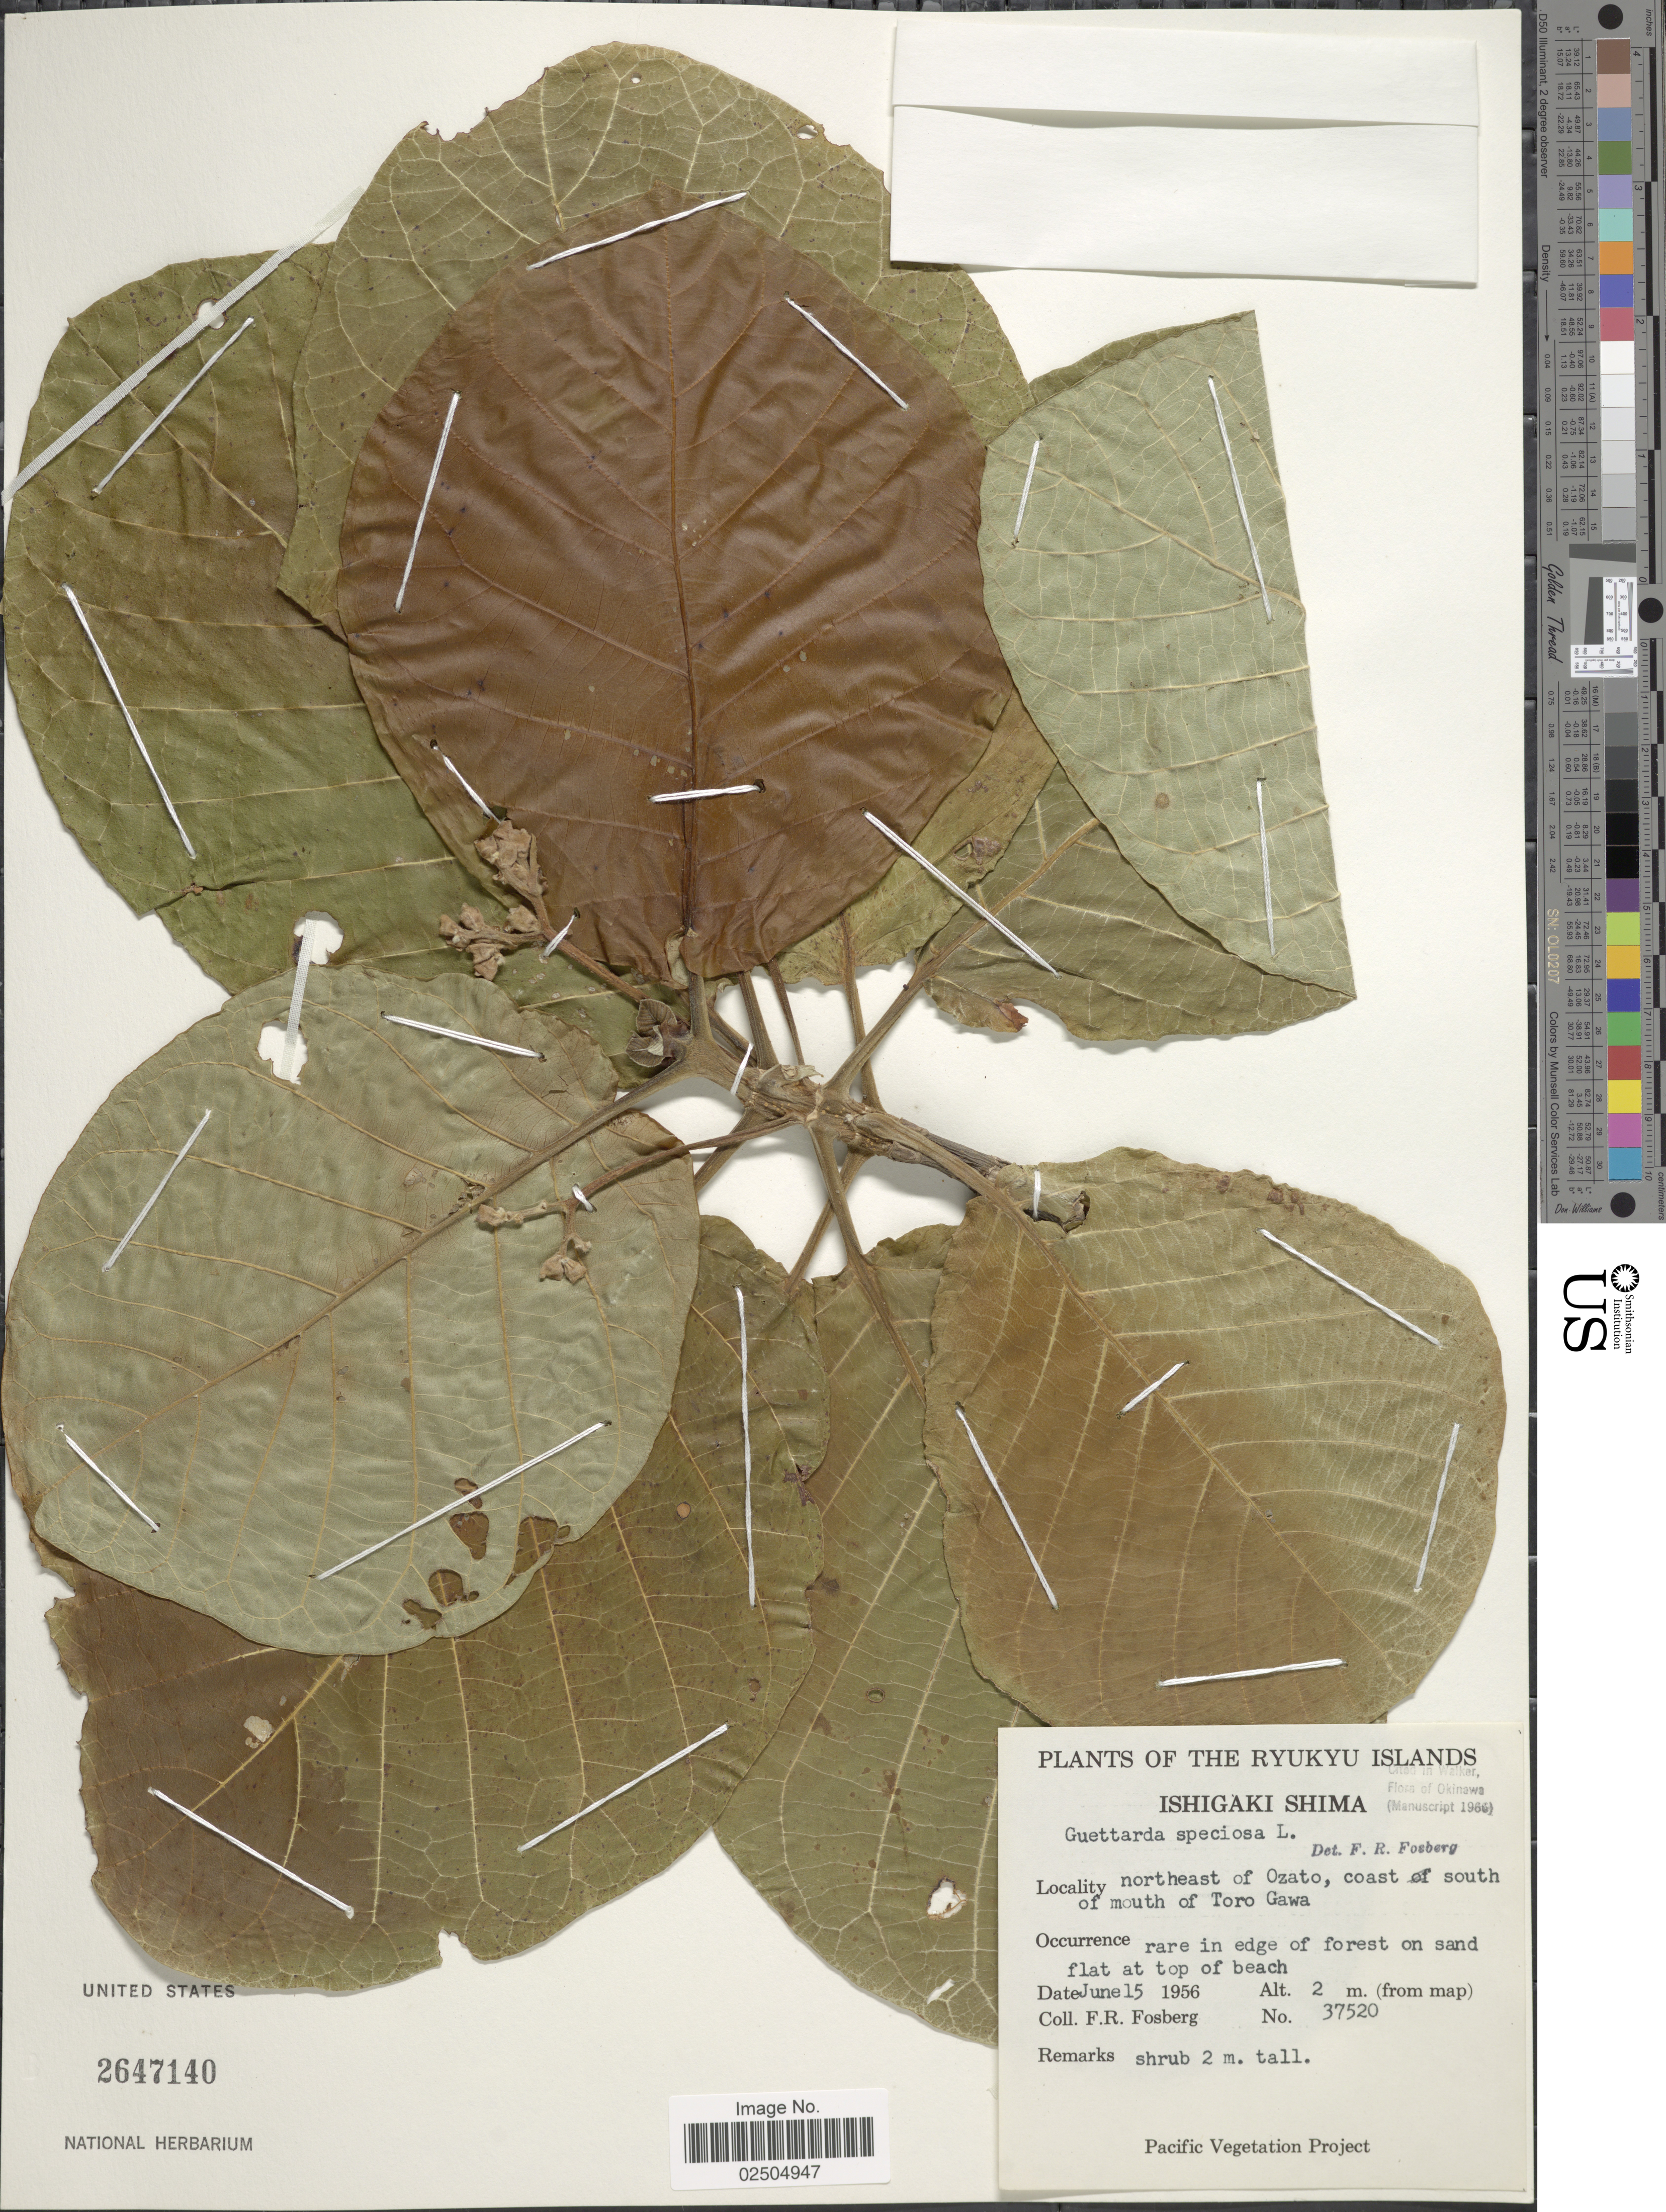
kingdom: Plantae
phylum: Tracheophyta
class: Magnoliopsida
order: Gentianales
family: Rubiaceae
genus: Guettarda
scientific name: Guettarda speciosa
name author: L.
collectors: F. R. Fosberg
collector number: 37520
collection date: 1956-06-15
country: Japan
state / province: Okinawa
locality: The Ryukyu Islands, Ishigaki Shima, northeast of Ozato, coast south of mouth of Toro Gawa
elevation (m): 2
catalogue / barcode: US 2647140